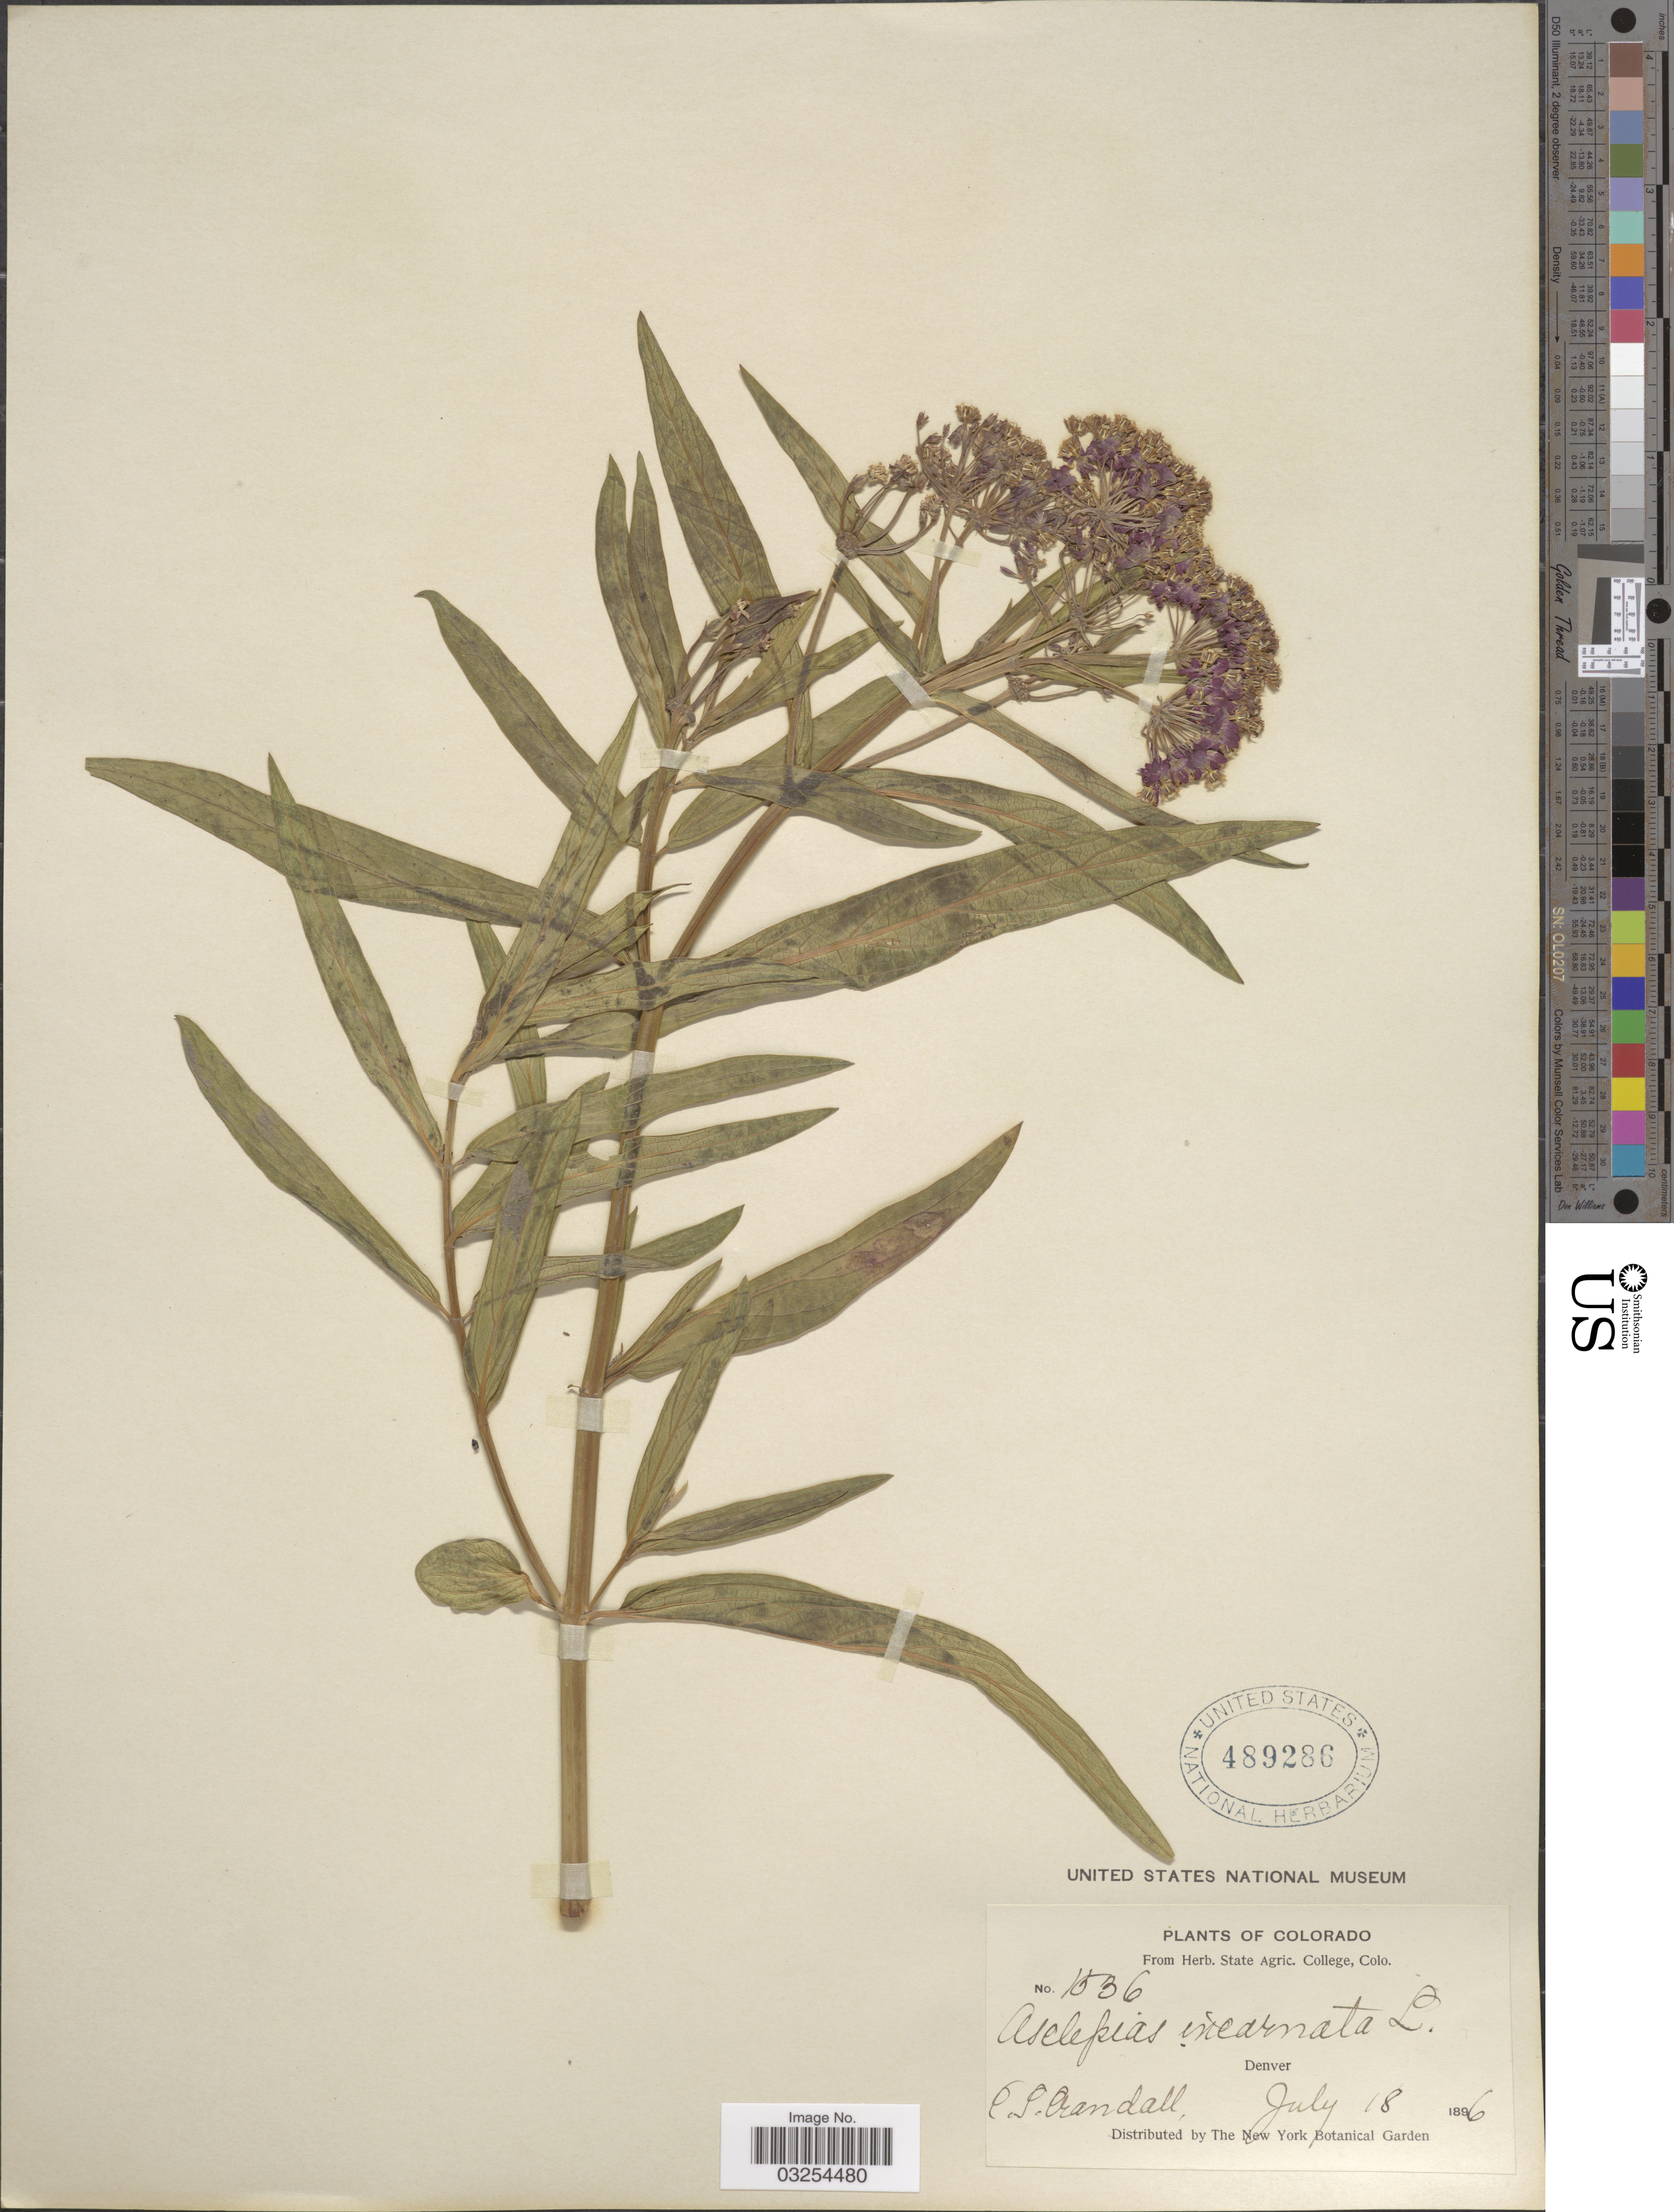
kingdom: Plantae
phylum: Tracheophyta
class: Magnoliopsida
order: Gentianales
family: Apocynaceae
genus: Asclepias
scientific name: Asclepias incarnata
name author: L.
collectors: C. Crandall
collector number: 1536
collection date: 1896-07-18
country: United States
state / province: Colorado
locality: Denver.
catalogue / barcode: US 489286